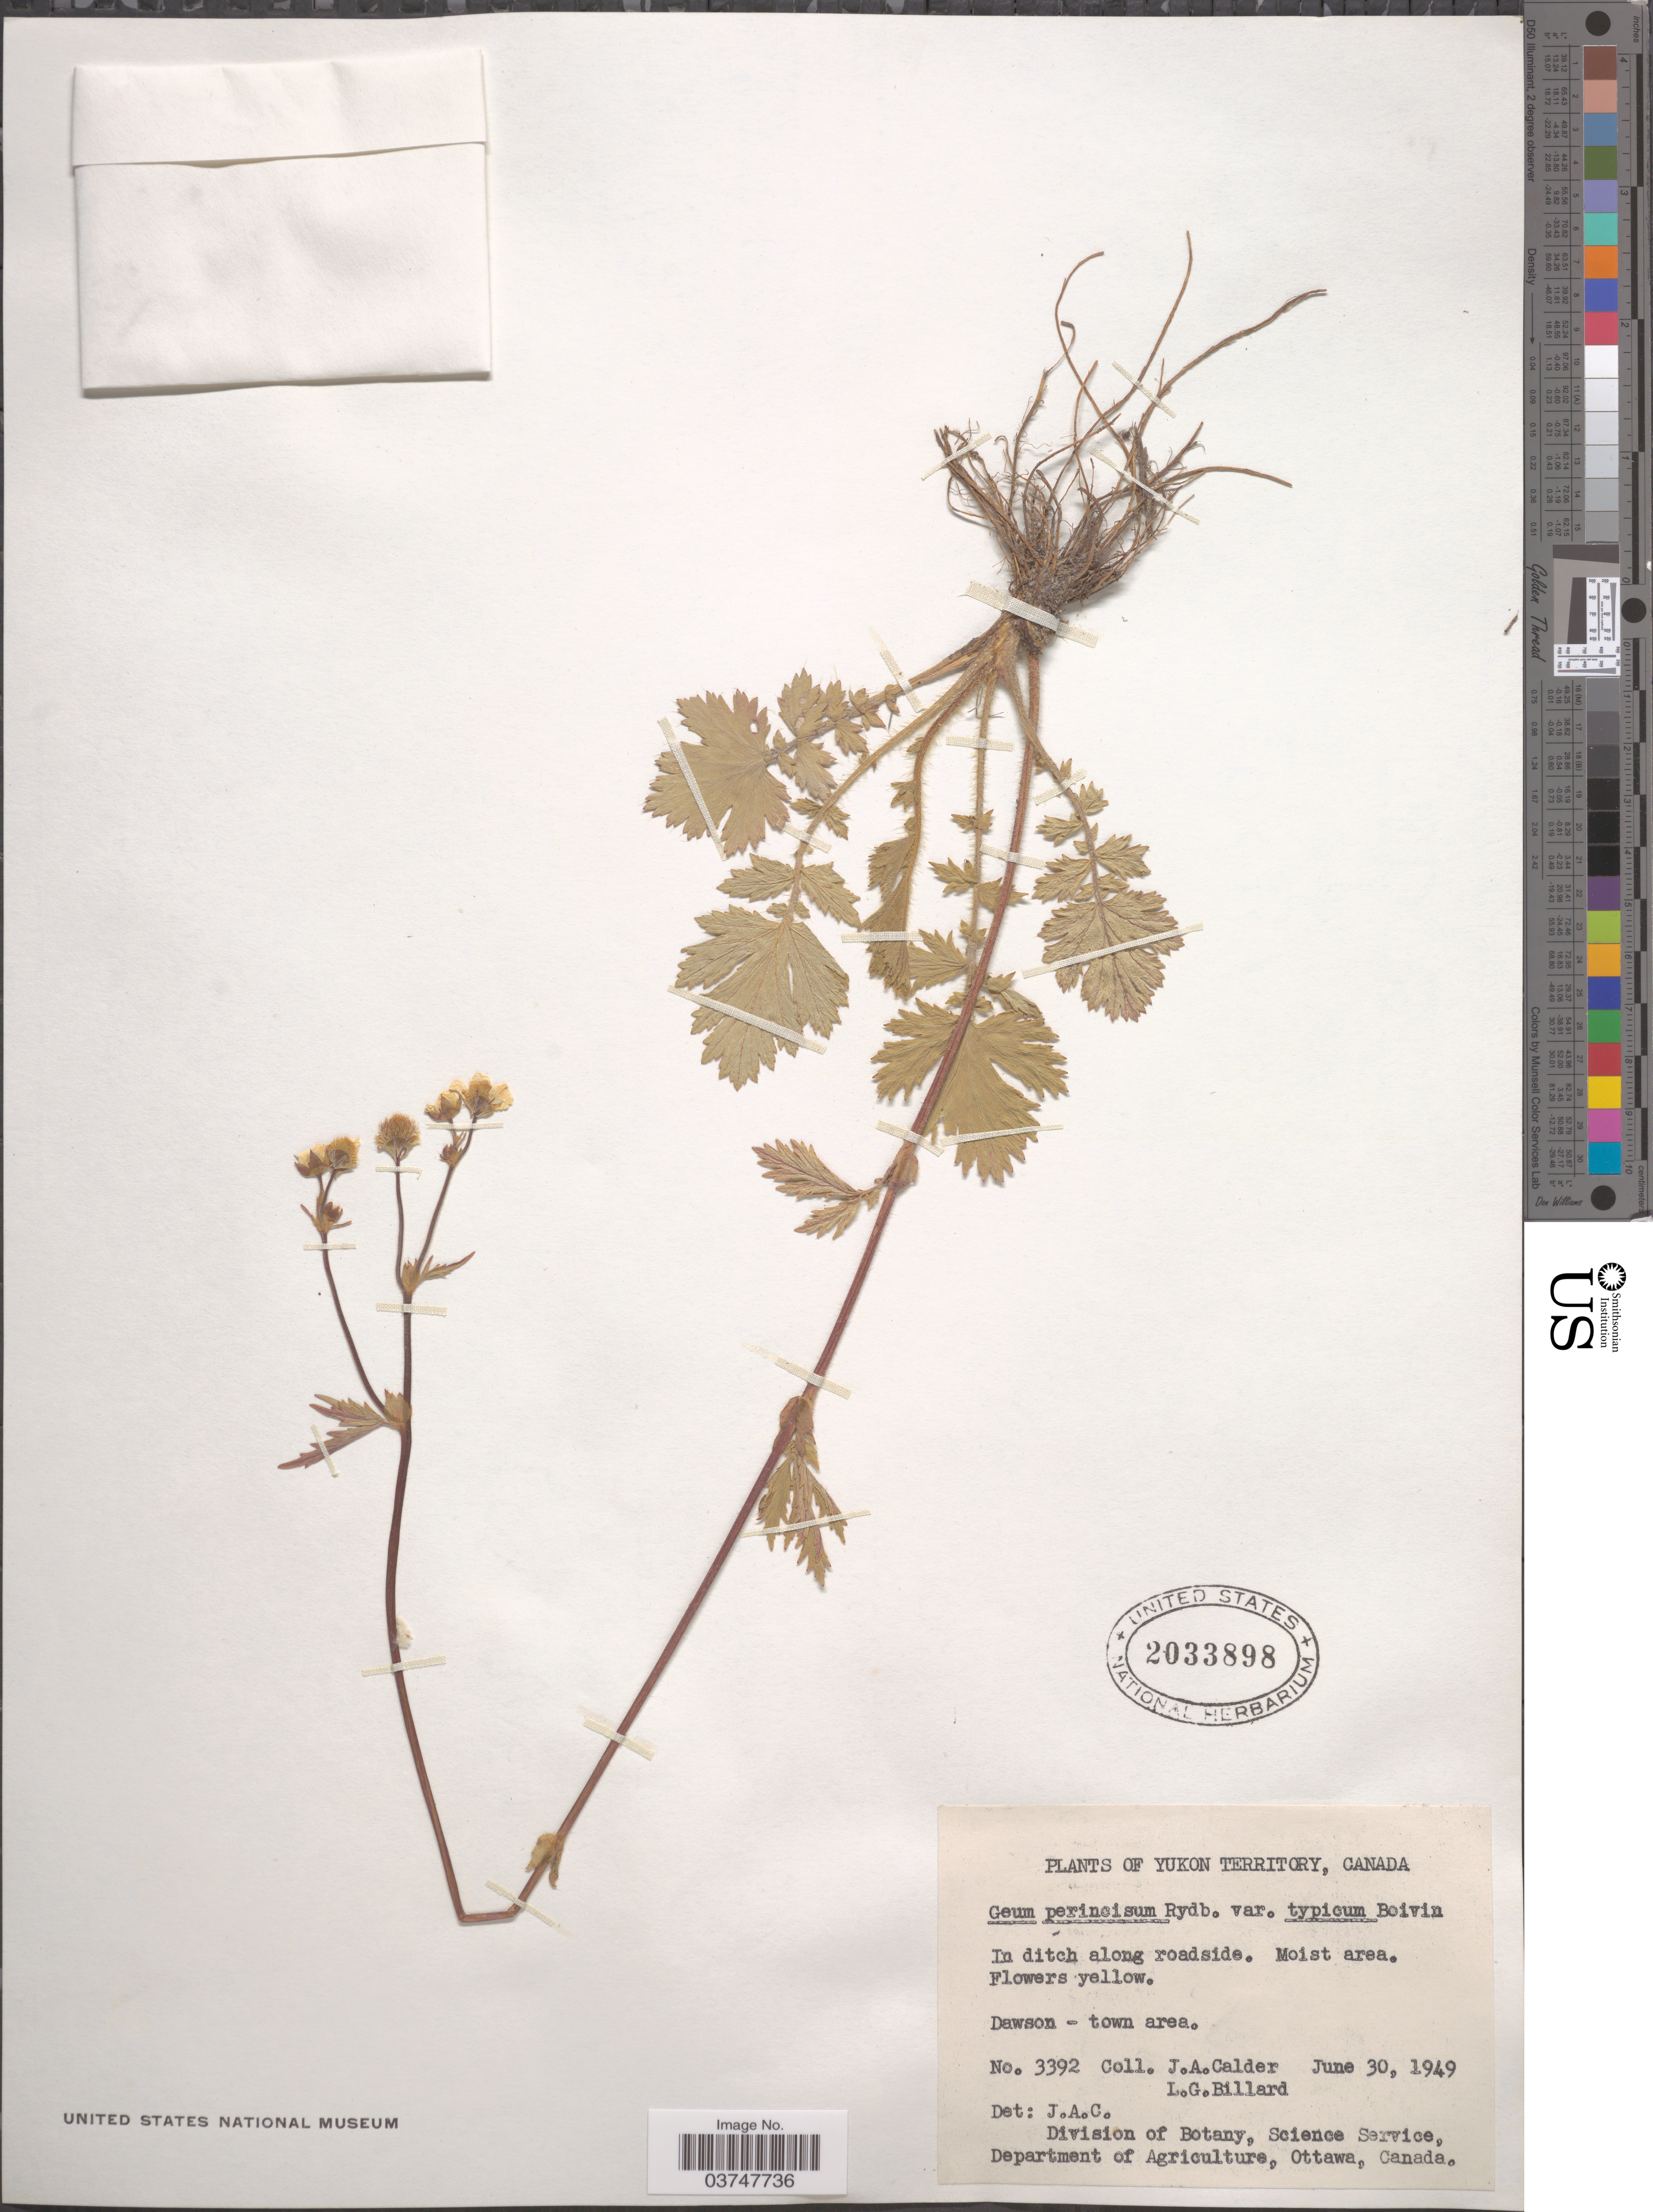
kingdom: Plantae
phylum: Tracheophyta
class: Magnoliopsida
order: Rosales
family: Rosaceae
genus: Geum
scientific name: Geum macrophyllum var. perincisum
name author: (Rydb.) Raup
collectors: J. A. Calder & L. Billard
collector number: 3392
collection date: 1949-06-30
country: Canada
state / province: Yukon Territory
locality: Dawson - town area.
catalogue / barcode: US 2033898